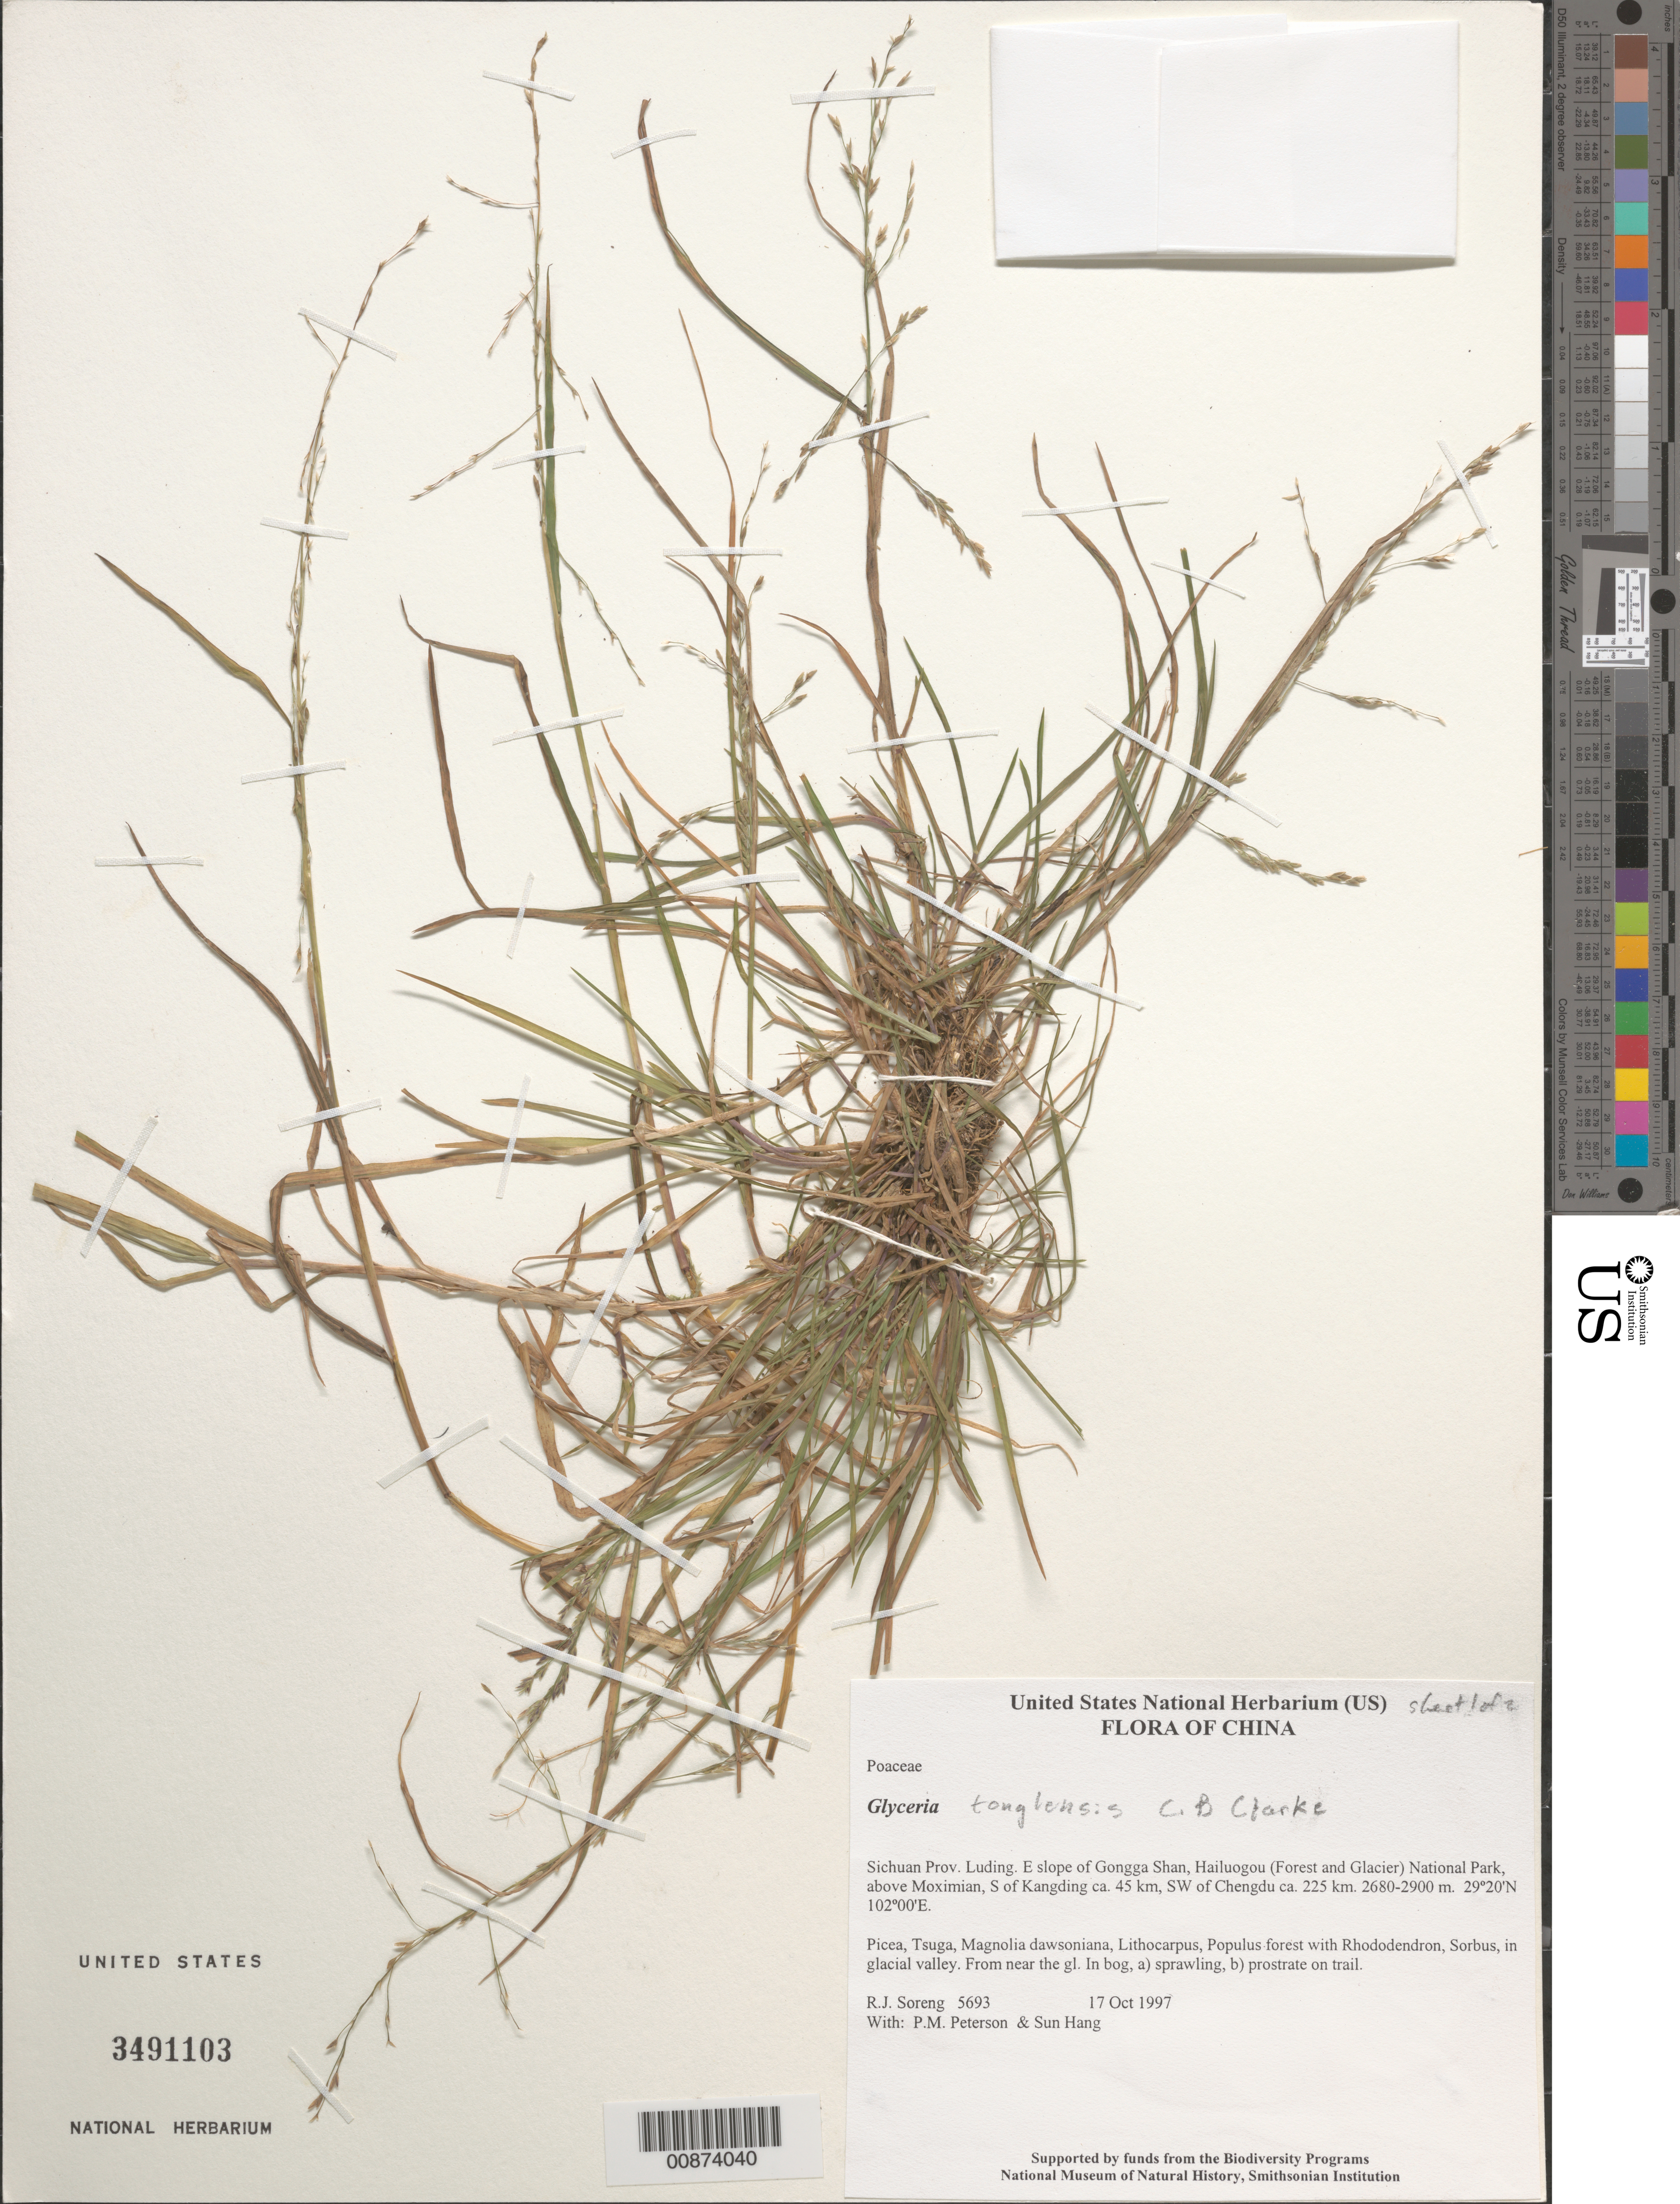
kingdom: Plantae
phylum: Tracheophyta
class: Liliopsida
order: Poales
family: Poaceae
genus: Glyceria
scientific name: Glyceria tonglensis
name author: C.B. Clarke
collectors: R. J. Soreng, P. M. Peterson & Sun Hang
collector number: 5693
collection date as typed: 17 Oct 1997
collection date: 1997-10-17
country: China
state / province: Sichuan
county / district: Luding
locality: E slope of Gongga Shan, Hailuogou (Forest and Glacier) National Park, above Moximian, S of Kangding ca. 45 km, SW of Chengdu ca. 225 km.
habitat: Picea, Tsuga, Magnolia dawsoniana, Lithocarpus, Populus forest with Rhododendron, Sorbus, in glacial valley. From near the gl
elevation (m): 2680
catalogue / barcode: US 3491103